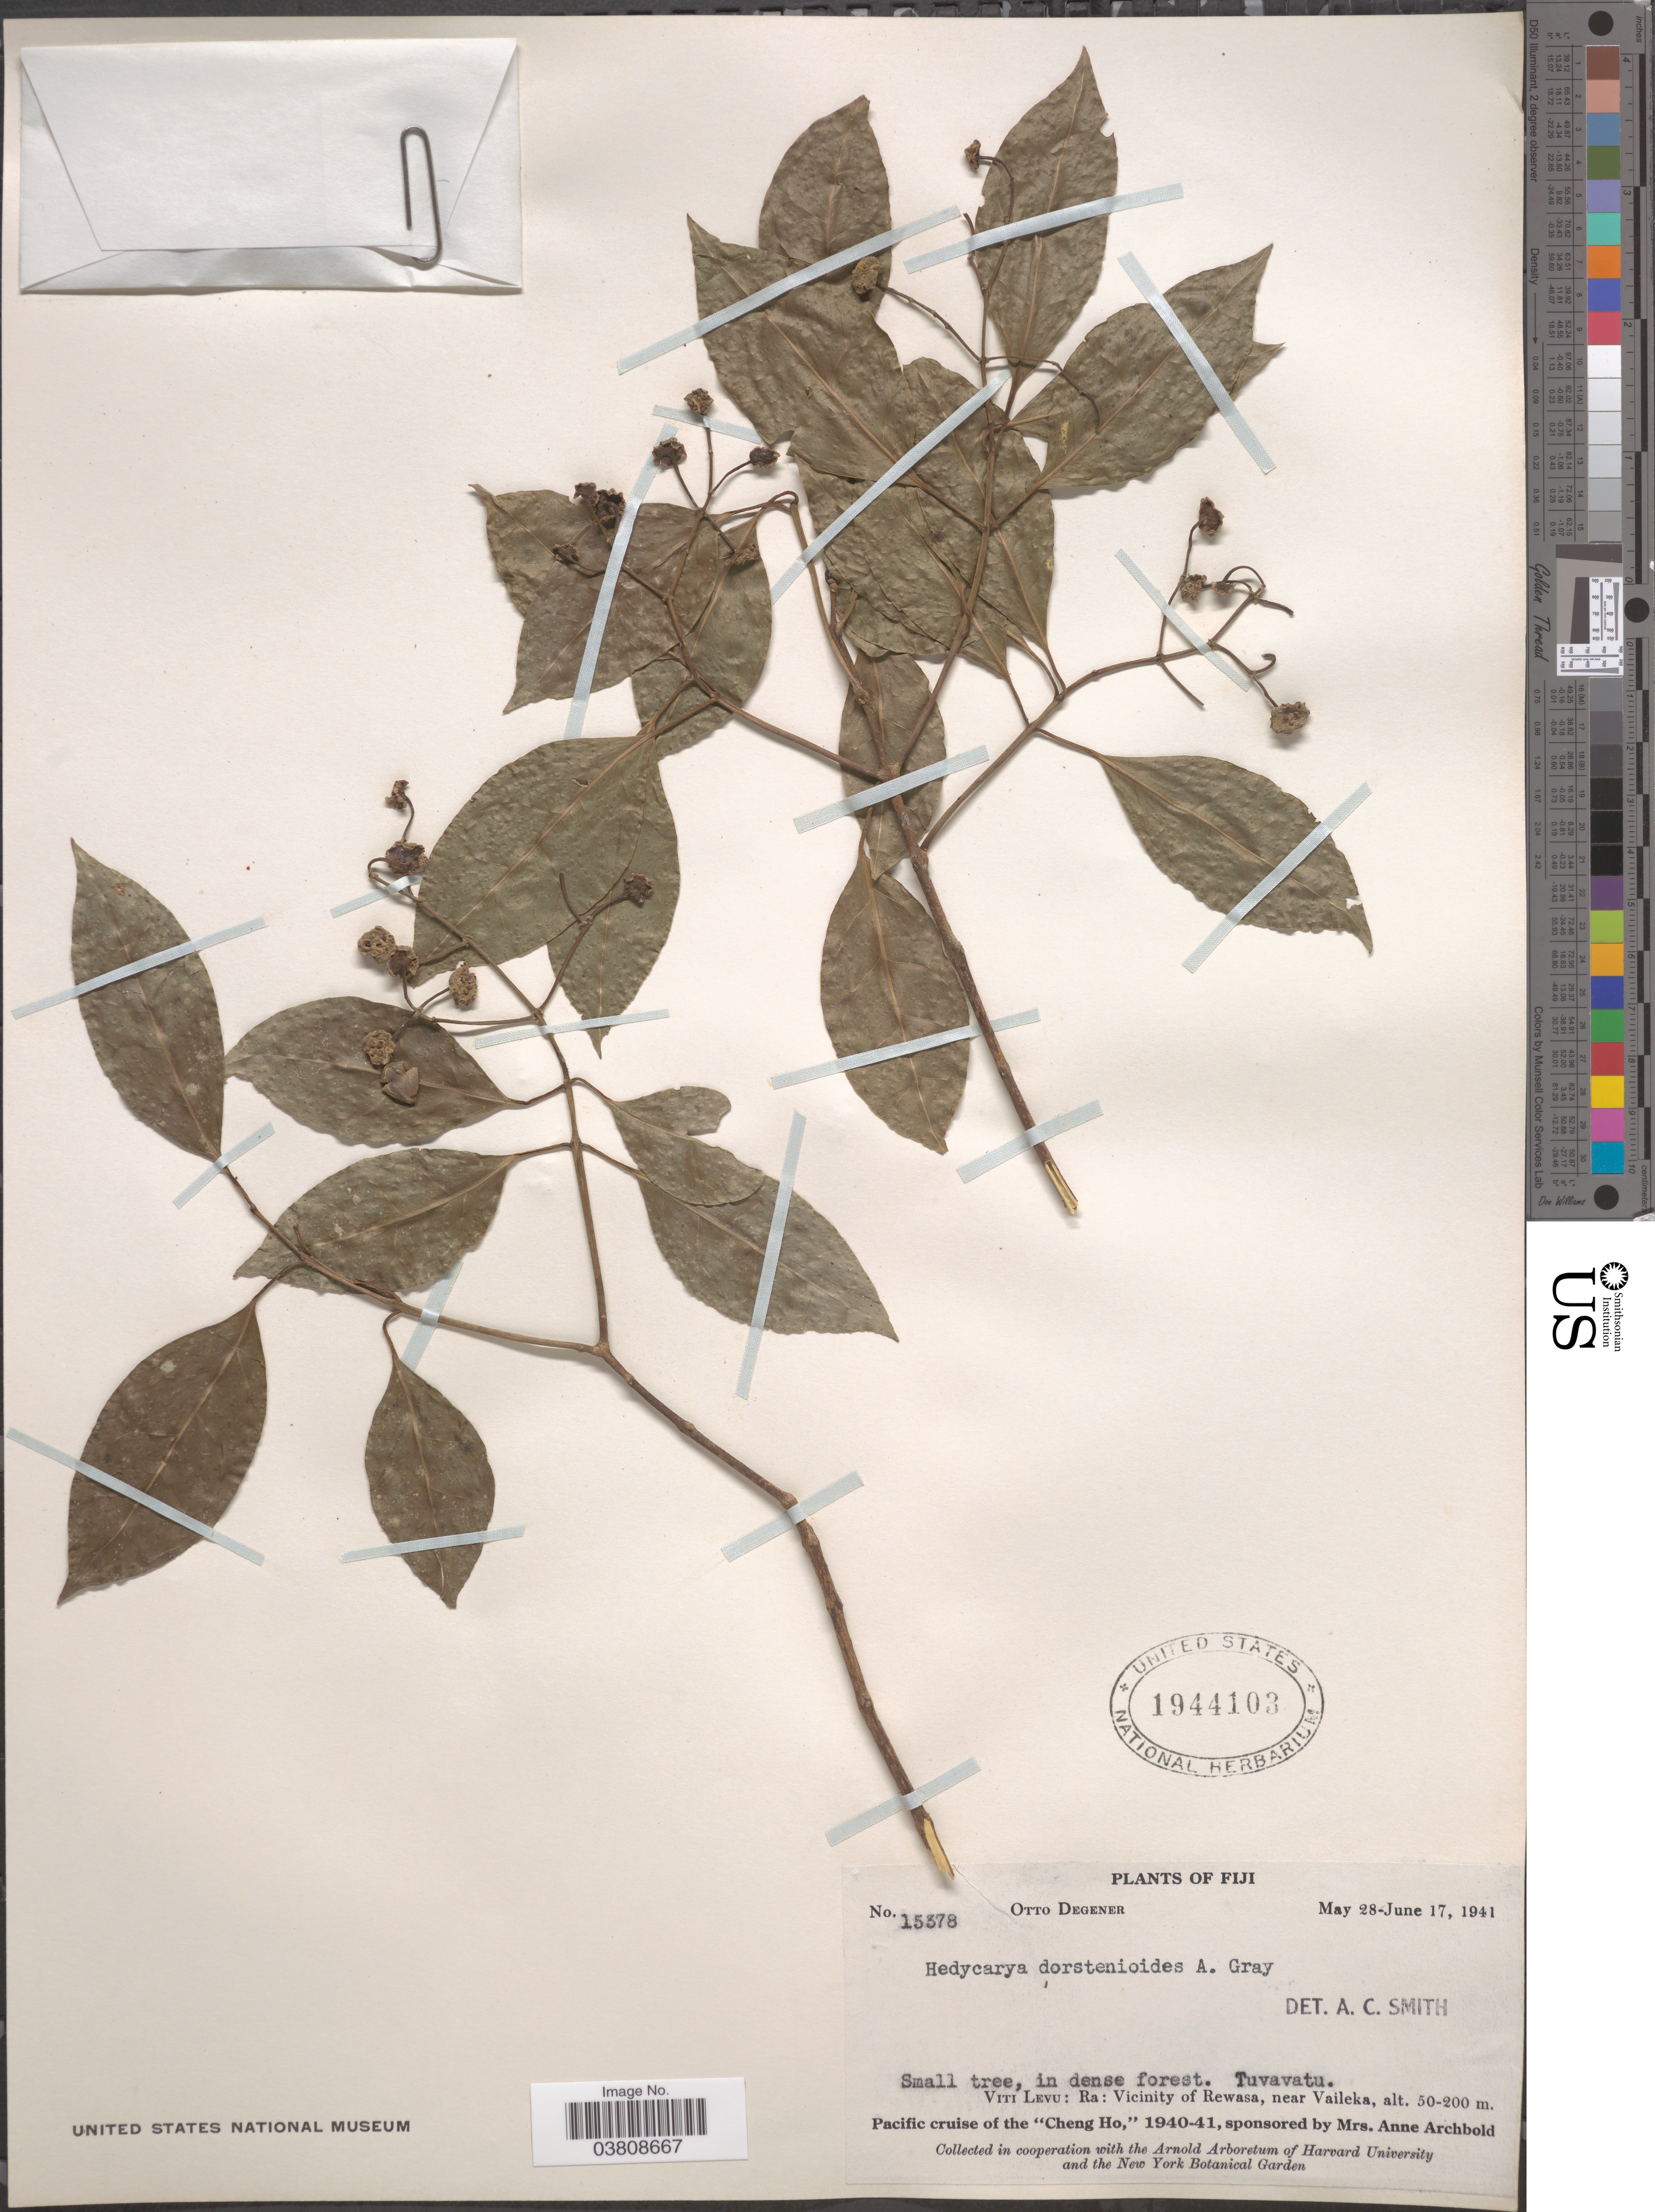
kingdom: Plantae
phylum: Tracheophyta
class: Magnoliopsida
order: Laurales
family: Monimiaceae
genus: Hedycarya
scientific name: Hedycarya dorstenioides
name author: A. Gray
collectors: O. Degener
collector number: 15378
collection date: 1941-05-28/1941-06-17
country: Fiji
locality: Tuvavatu. Viti Levu: Ra: Vicinity of Rewasa, near Vaileka.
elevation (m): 50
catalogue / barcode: US 1944103